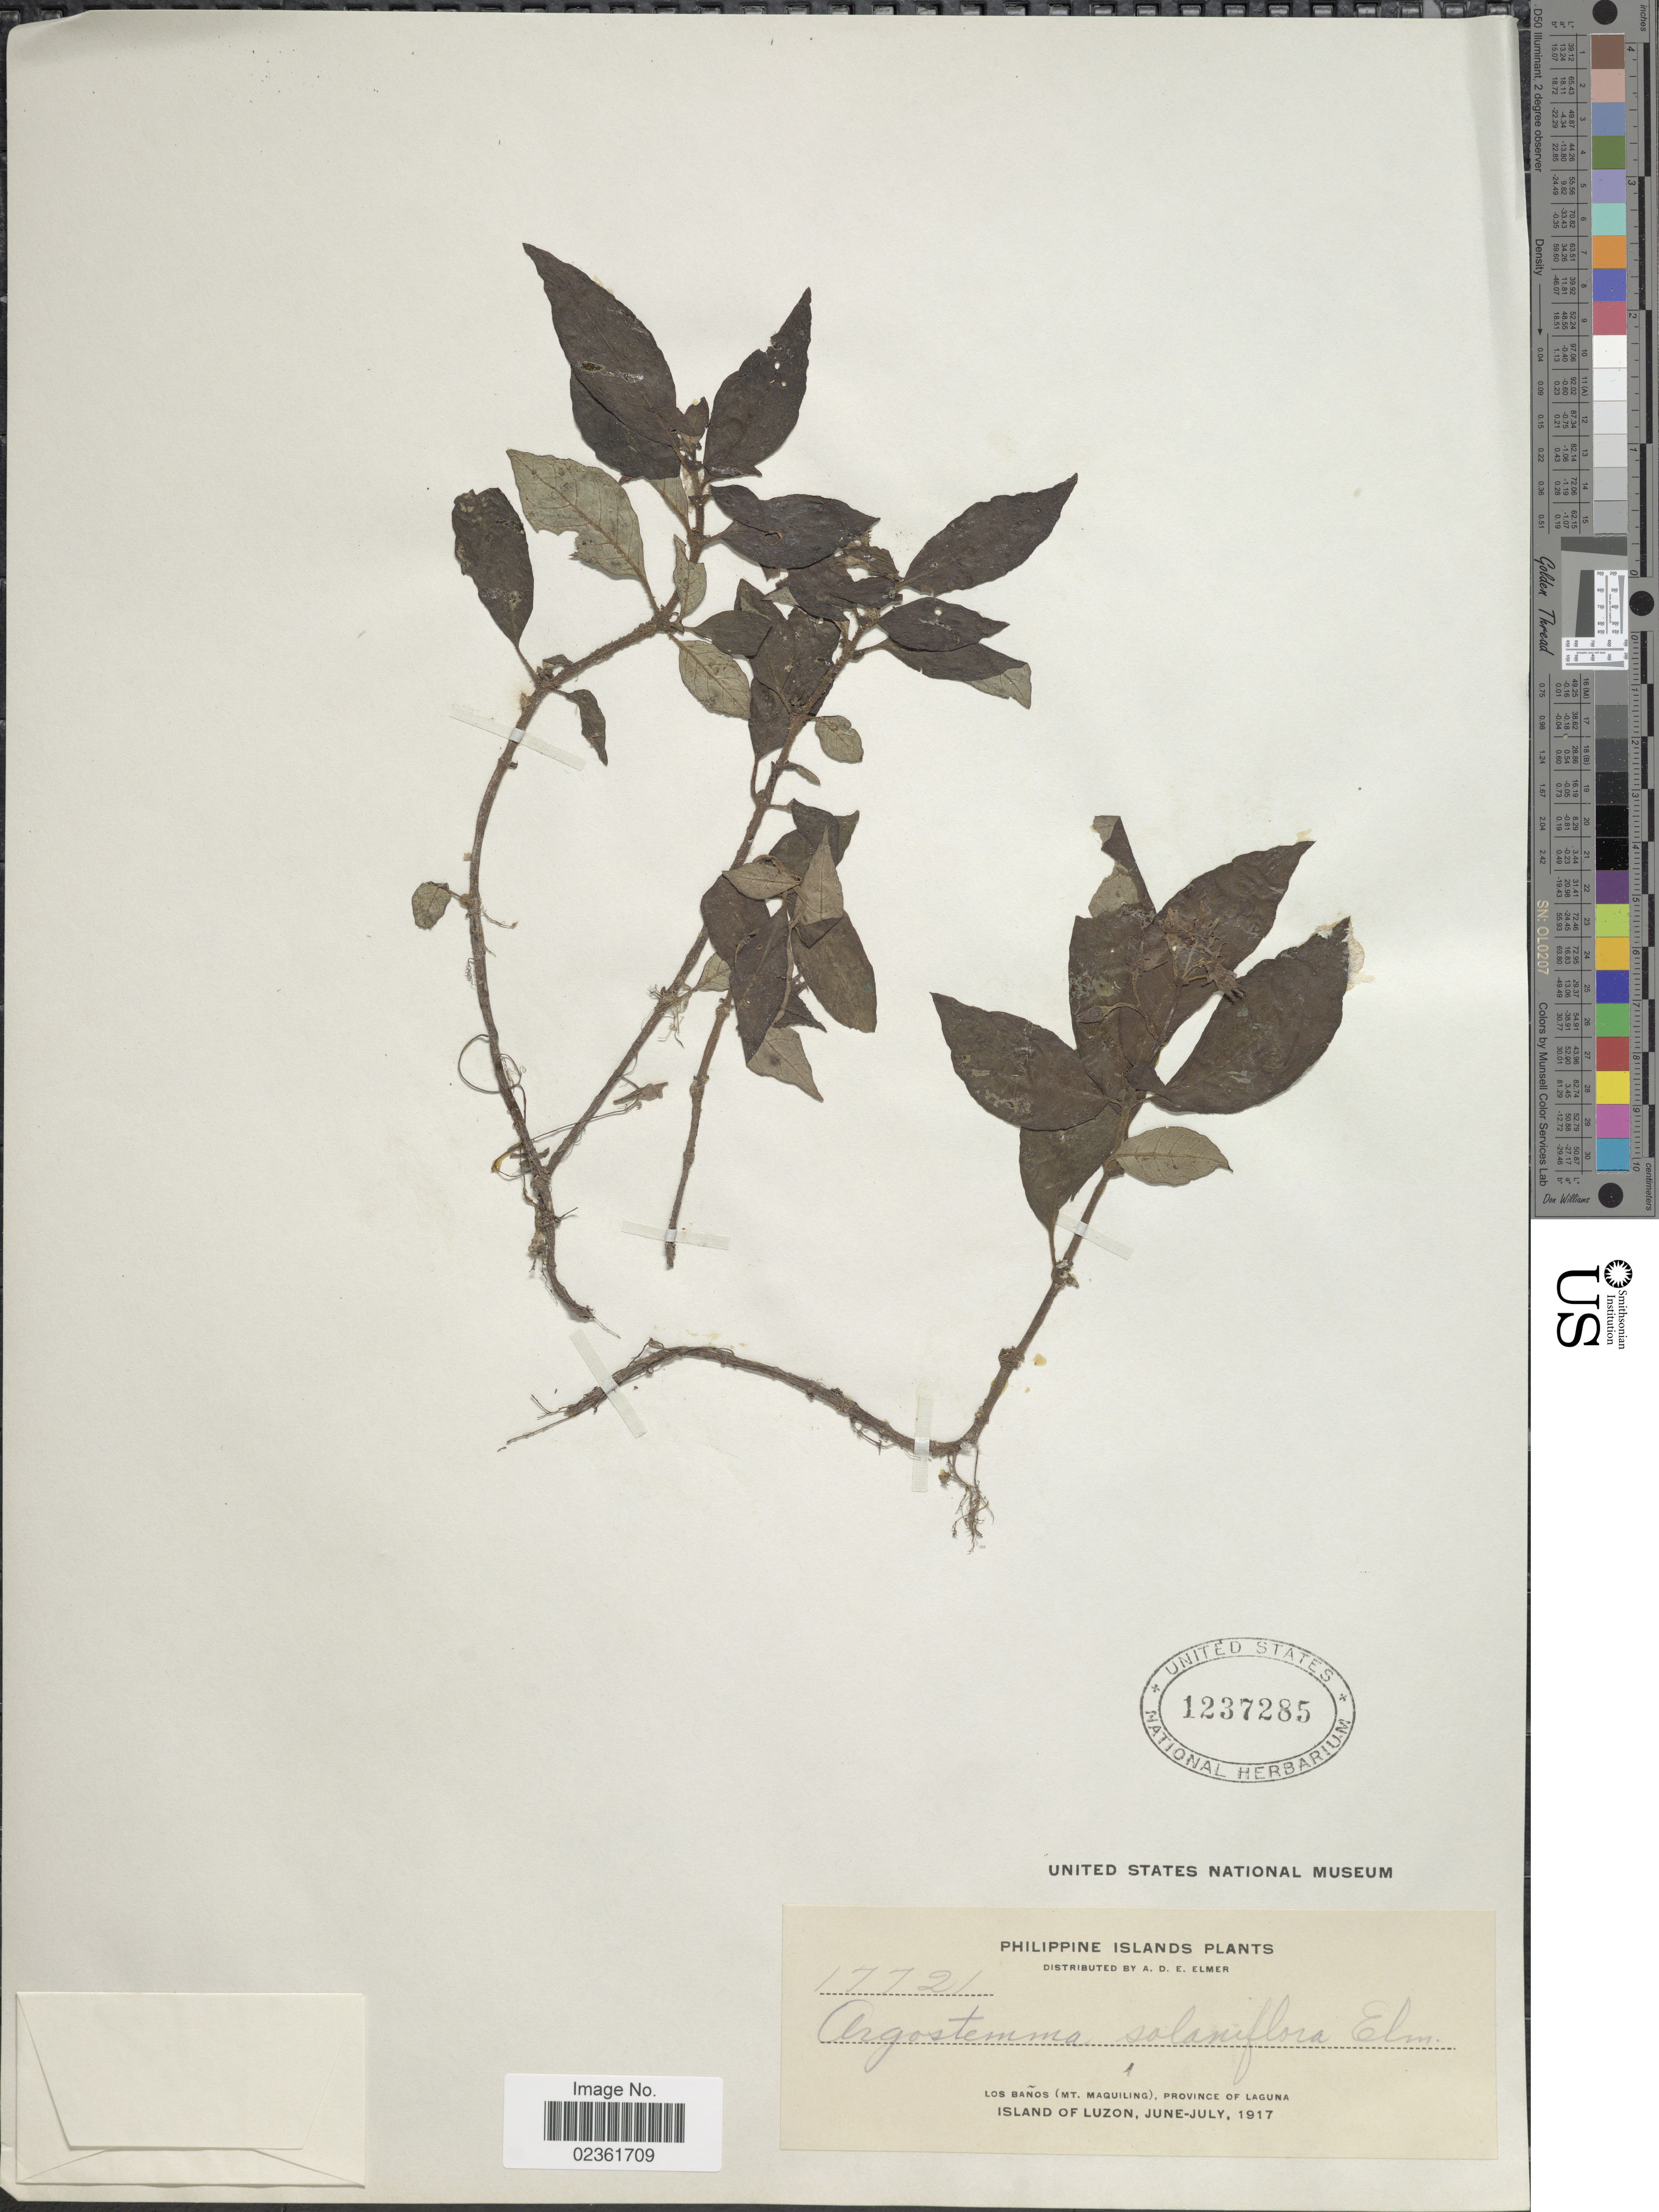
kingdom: Plantae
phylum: Tracheophyta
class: Magnoliopsida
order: Gentianales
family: Rubiaceae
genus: Argostemma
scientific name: Argostemma solaniflorum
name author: Elmer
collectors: A. D. E. Elmer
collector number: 17721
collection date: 1917-06/1917-07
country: Philippines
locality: Philippine Islands, Los Banos (Mt. Maquiling), Province of Laguna, Island of Luzon.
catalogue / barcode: US 1237285